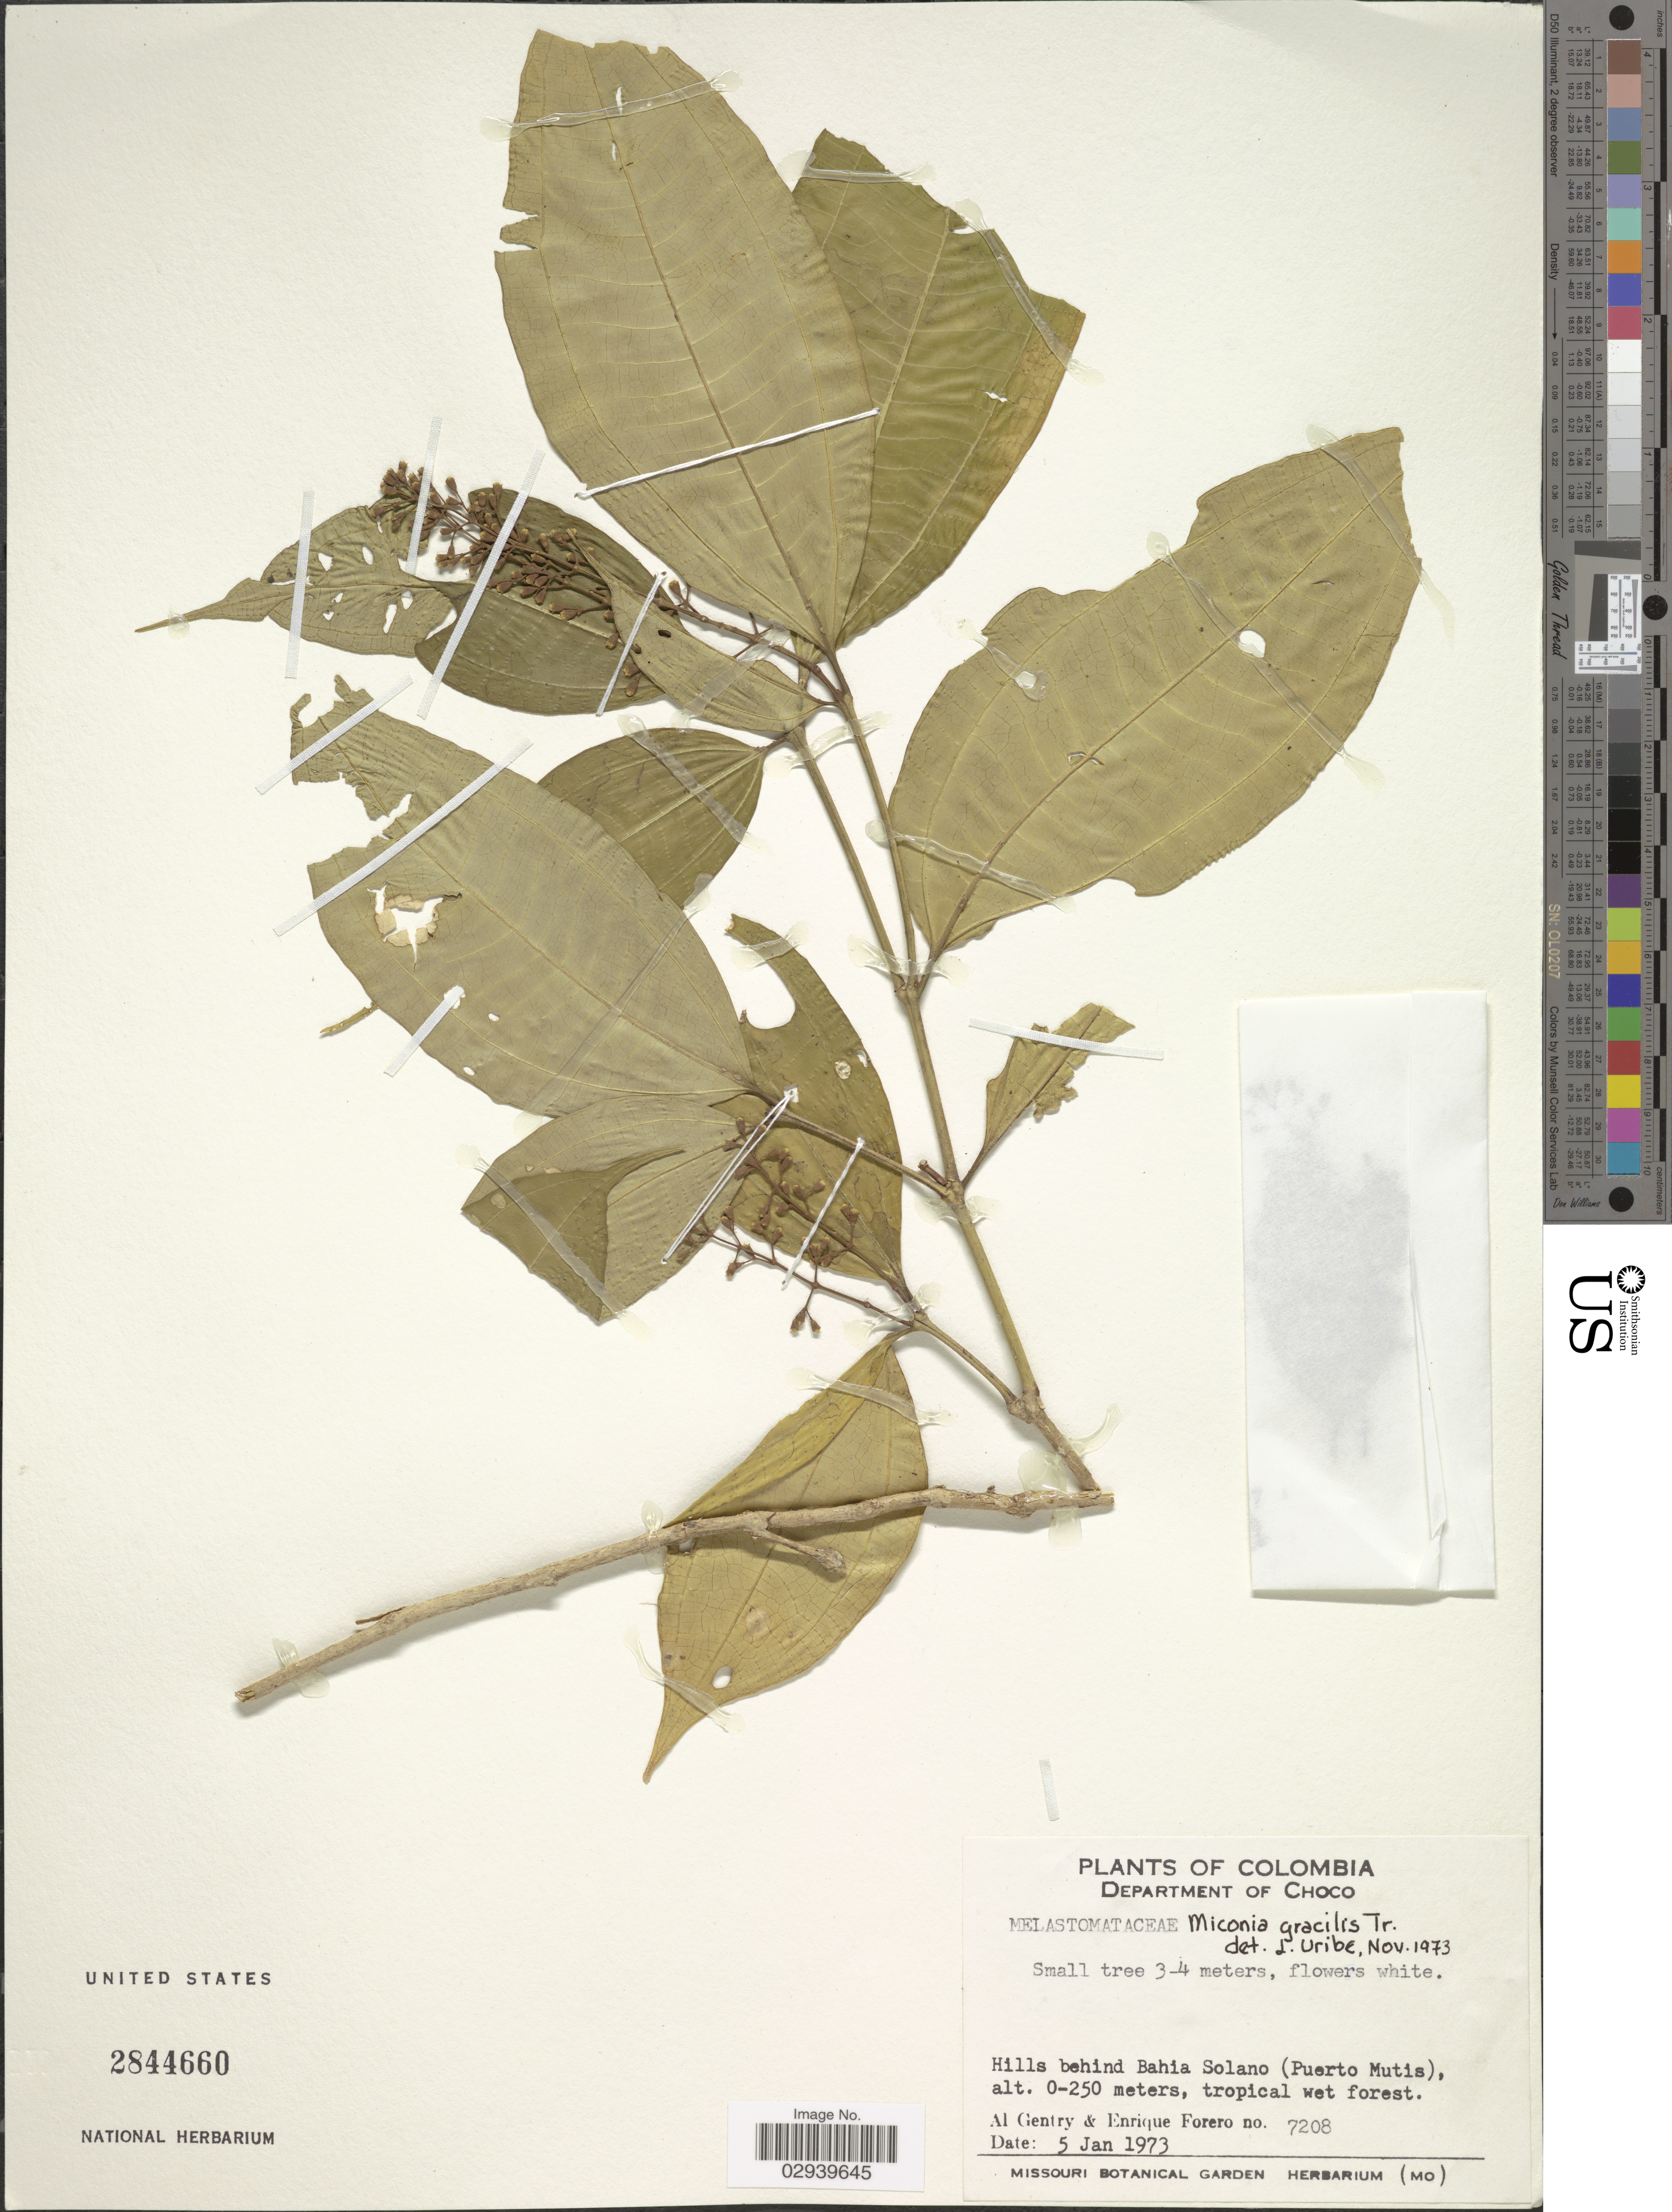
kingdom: Plantae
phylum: Tracheophyta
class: Magnoliopsida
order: Myrtales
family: Melastomataceae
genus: Miconia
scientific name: Miconia gracilis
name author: Triana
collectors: A. H. Gentry & E. Forero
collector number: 7208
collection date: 1973-01-05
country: Colombia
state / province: Chocó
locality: Department of Choco, Hills behind Bahia Solano (Puerto Mutis).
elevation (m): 0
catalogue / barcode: US 2844660